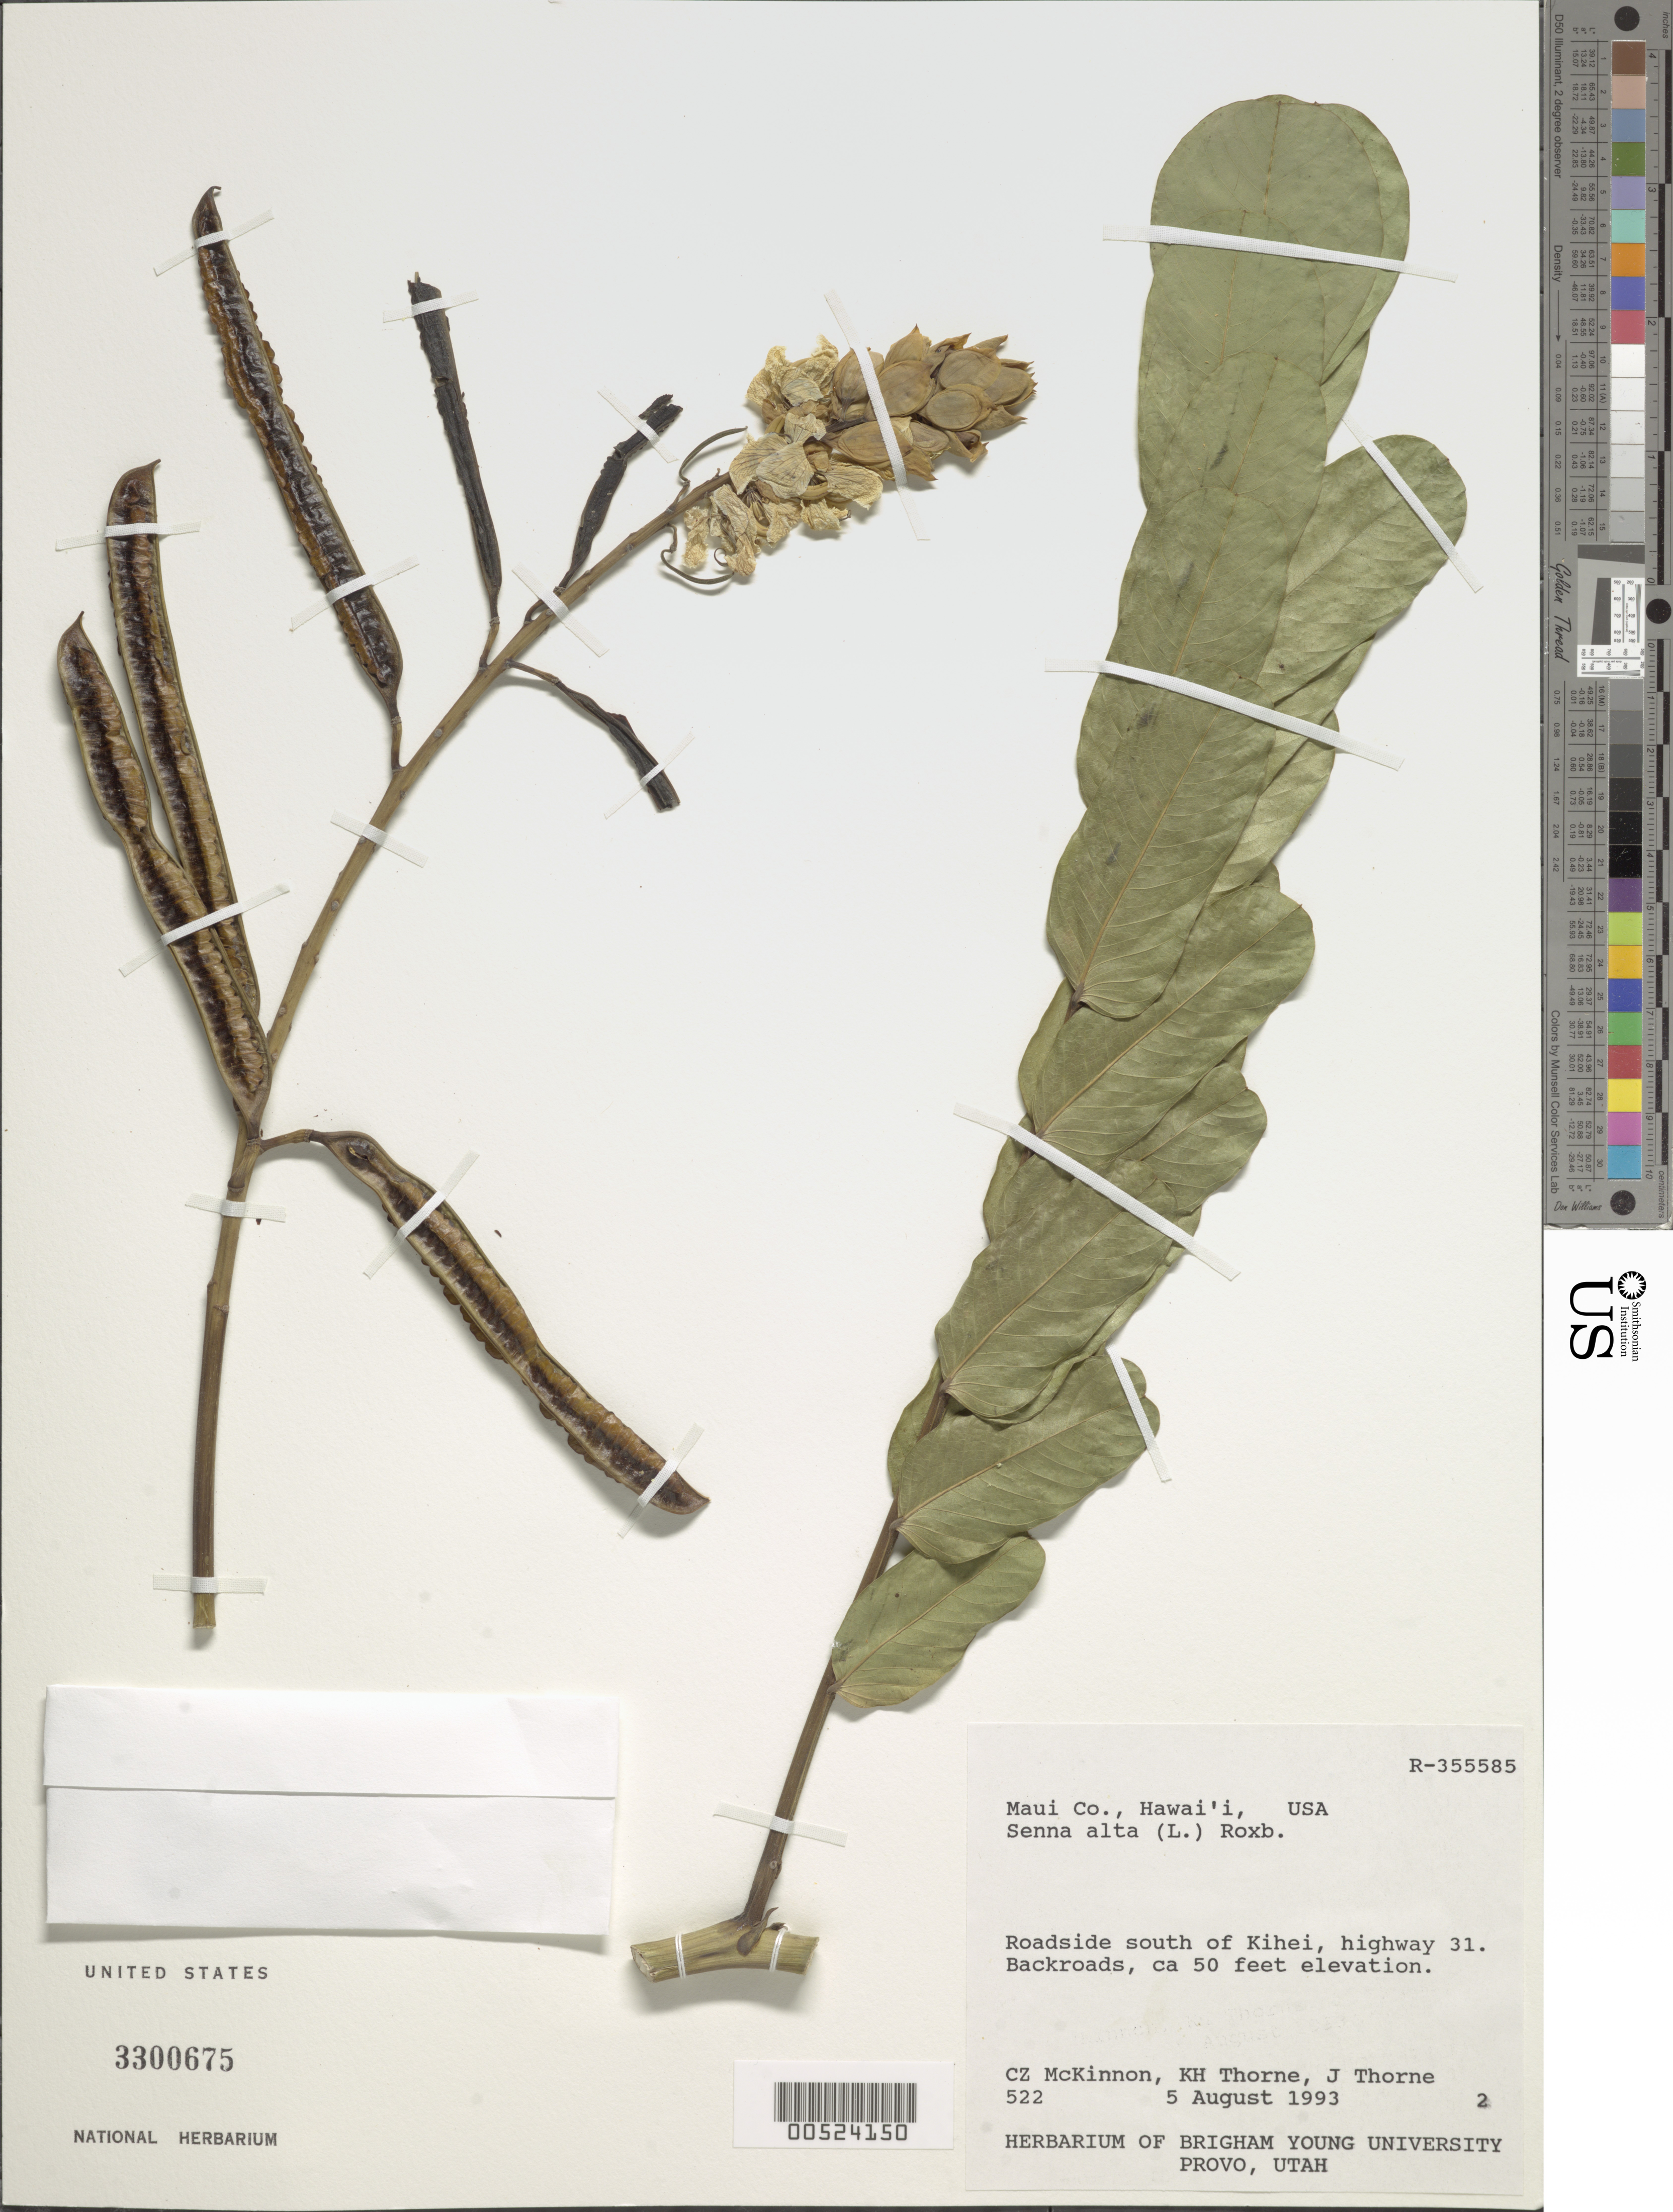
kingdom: Plantae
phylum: Tracheophyta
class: Magnoliopsida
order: Fabales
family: Fabaceae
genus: Senna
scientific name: Senna alata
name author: (L.) Roxb.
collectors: C. McKinnon, K. Thorne & J. Thorne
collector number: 522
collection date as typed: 5 Aug 1993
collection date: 1993-08-05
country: United States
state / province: Hawaii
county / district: Maui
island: Maui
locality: Maui County, rdside S of Kihei, Hwy 31, backroads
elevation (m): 15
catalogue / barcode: US 3300675